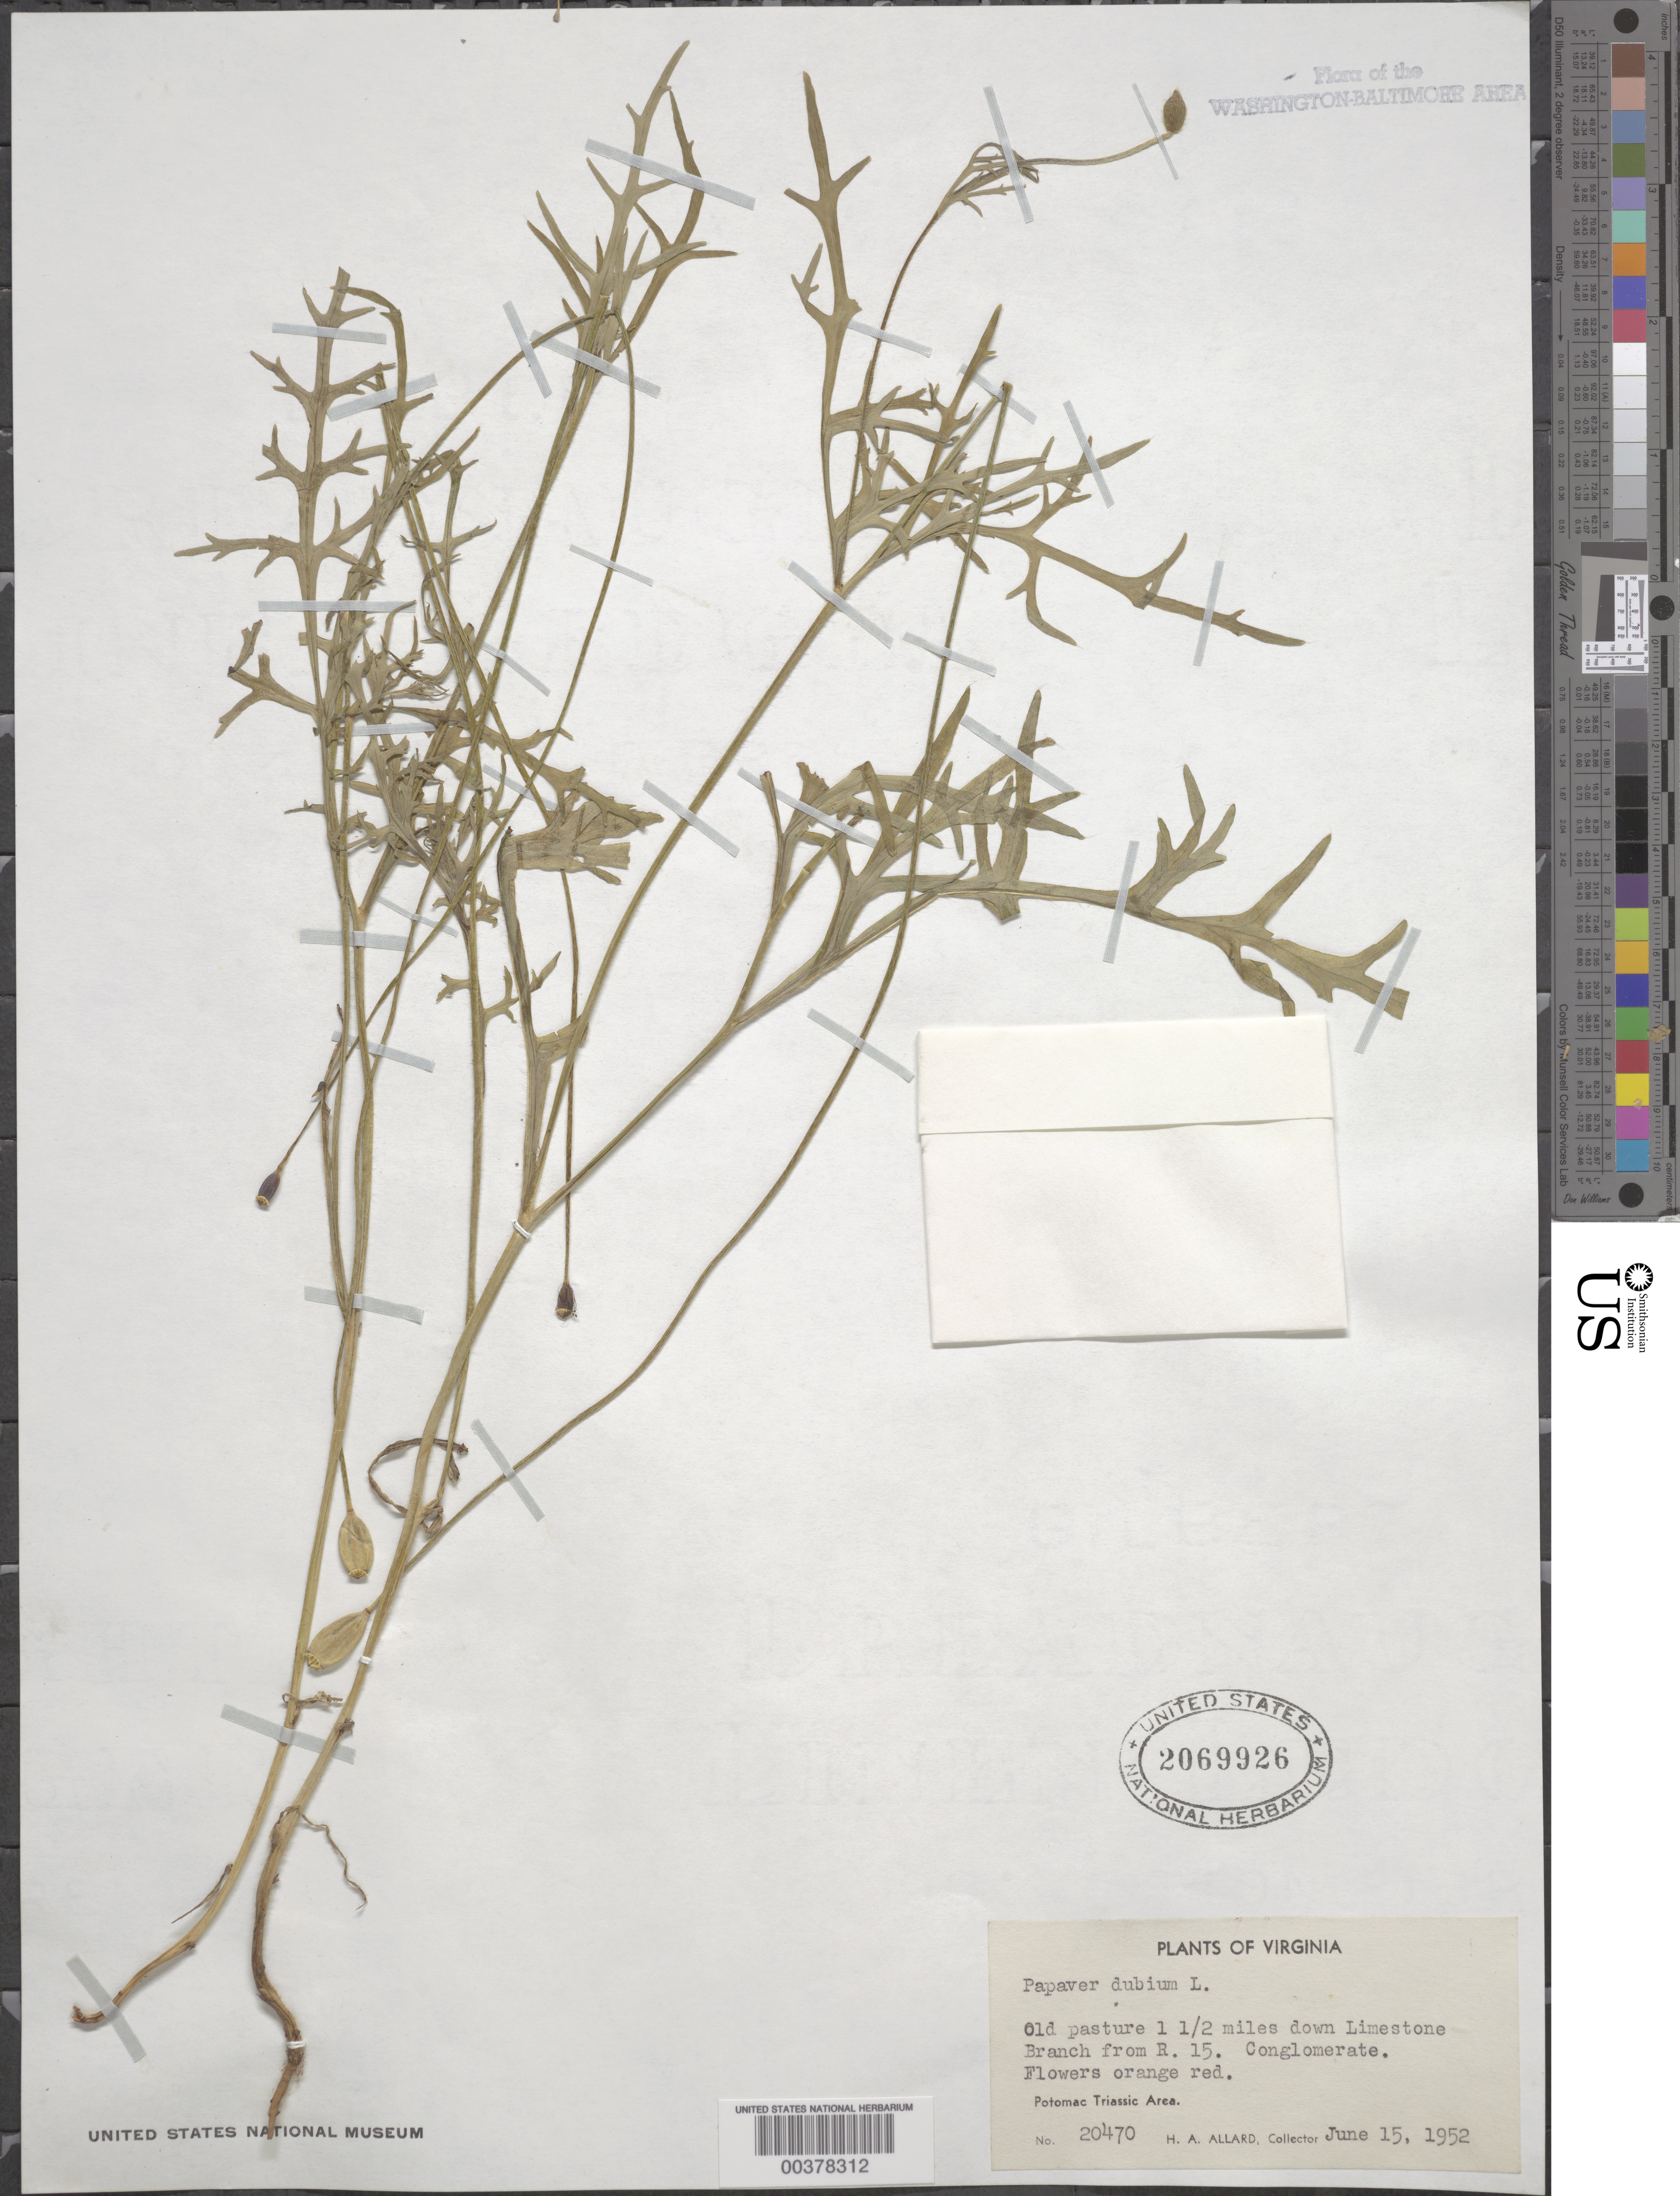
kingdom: Plantae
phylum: Tracheophyta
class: Magnoliopsida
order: Ranunculales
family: Papaveraceae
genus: Papaver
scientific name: Papaver dubium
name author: L.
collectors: H. A. Allard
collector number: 20470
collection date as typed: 15 Jun 1952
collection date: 1952-06-15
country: United States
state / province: Virginia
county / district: Loudoun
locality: Downstream from Route 15 on Limestone Branch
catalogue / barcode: US 2069926